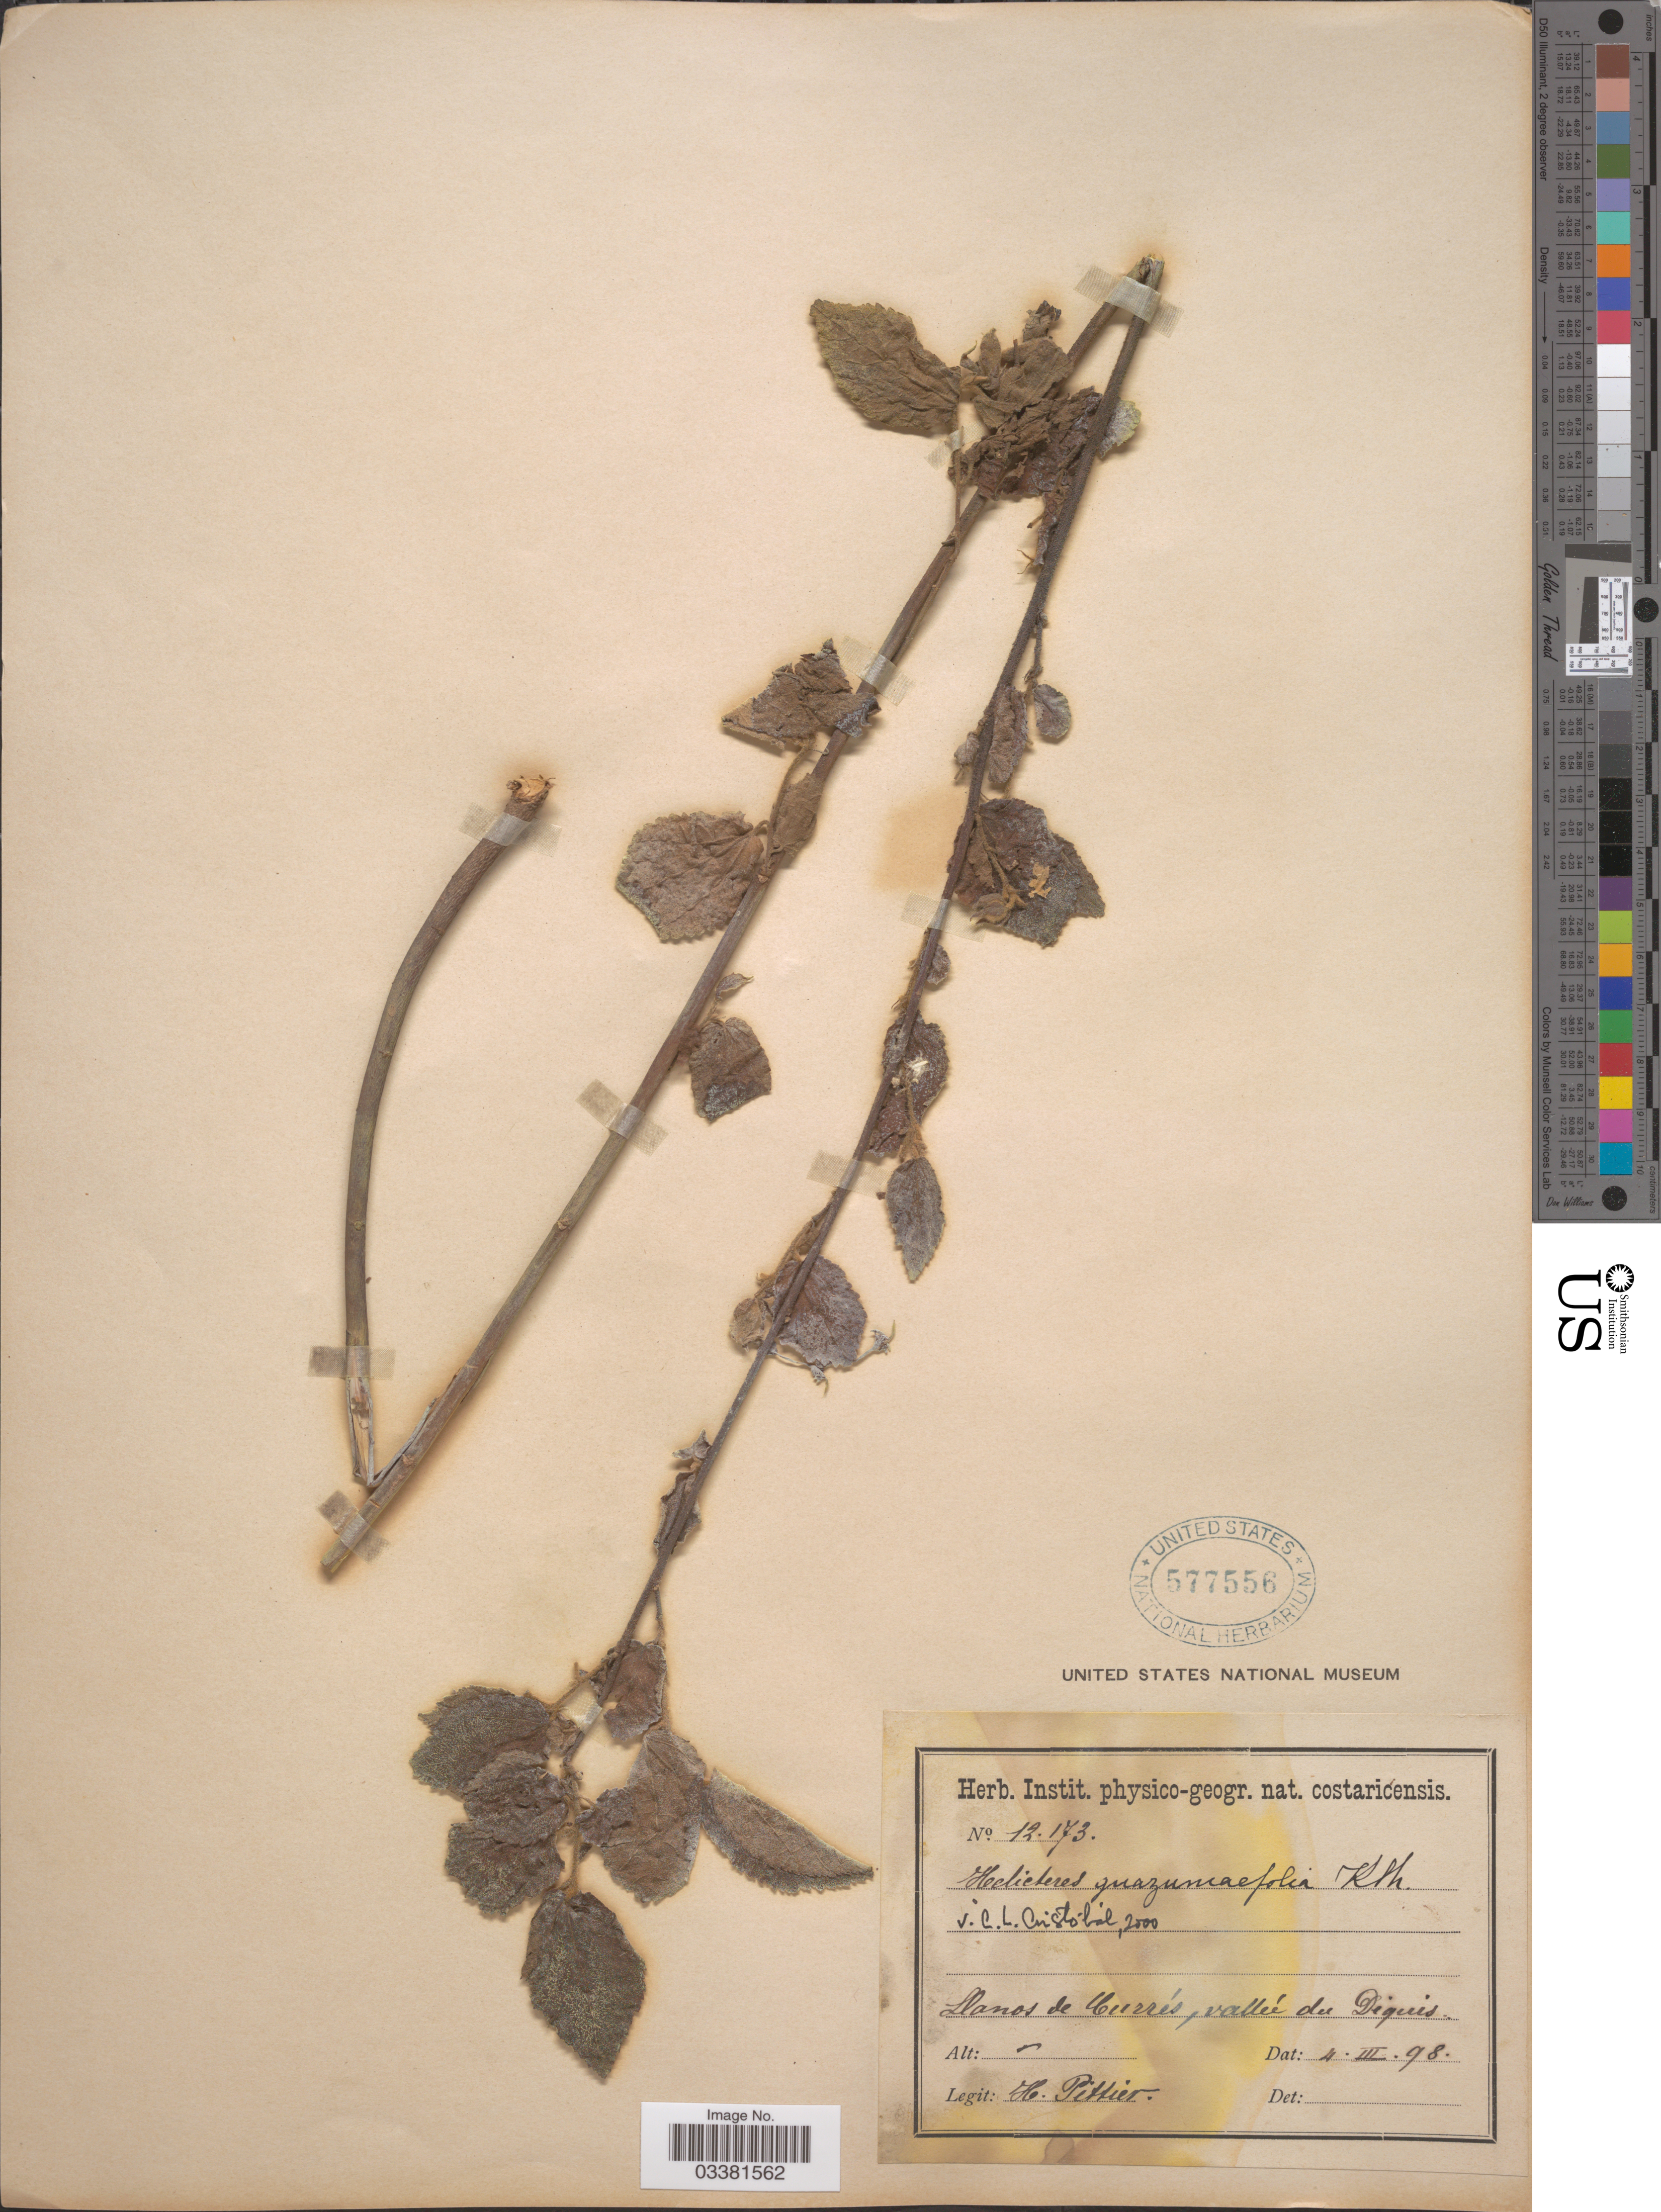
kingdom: Plantae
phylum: Tracheophyta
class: Magnoliopsida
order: Malvales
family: Malvaceae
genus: Helicteres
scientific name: Helicteres guazumifolia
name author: Kunth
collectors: H. F. Pittier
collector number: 12173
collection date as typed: Transcribed d/m/y: 4/3/98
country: Costa Rica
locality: Llanos de Currés, valleé de Diquis.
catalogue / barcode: US 577556